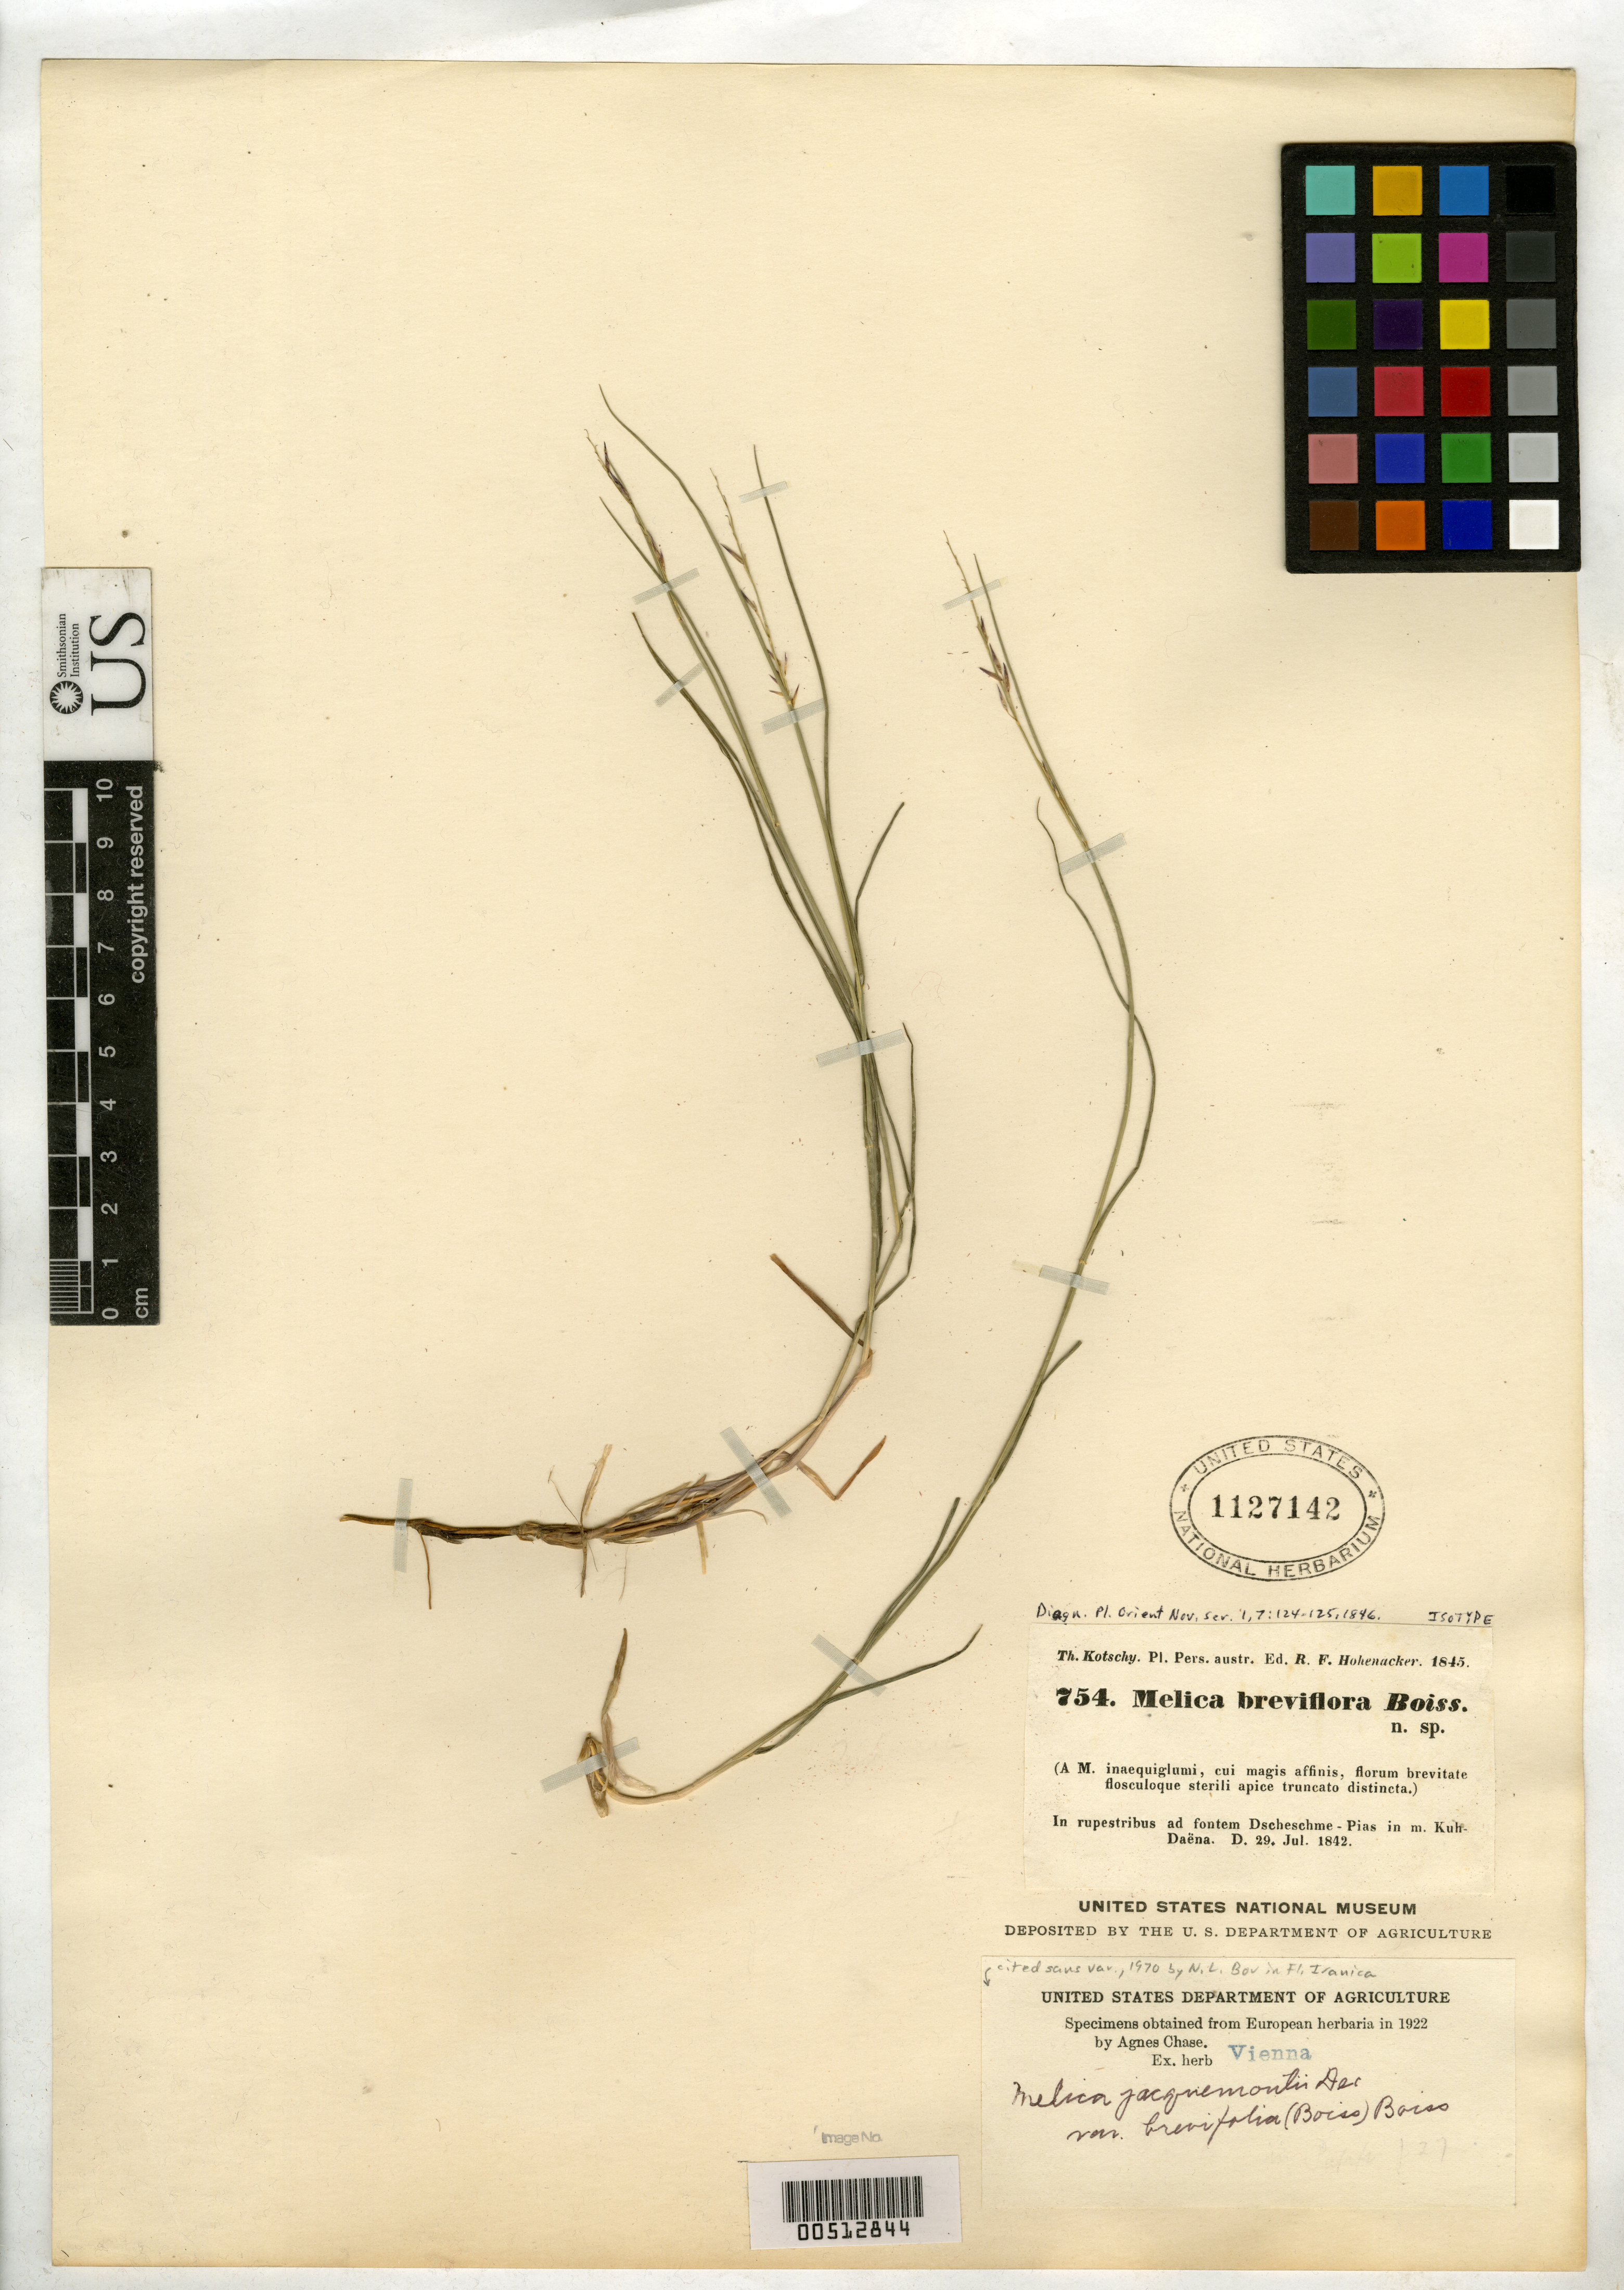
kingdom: Plantae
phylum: Tracheophyta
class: Liliopsida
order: Poales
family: Poaceae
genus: Melica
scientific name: Melica breviflora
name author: Boiss.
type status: Isotype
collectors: K. G. Kotschy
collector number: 754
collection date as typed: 29 Jul 1842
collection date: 1842-07-29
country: Iran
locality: In rupestribus ad fontem Dscheschme - Pias in M. Kuh-daena. [In (rupestribus) at Dscheschme-Pias Spring on Kuhdaena Mountain?]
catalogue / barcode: US 1127142